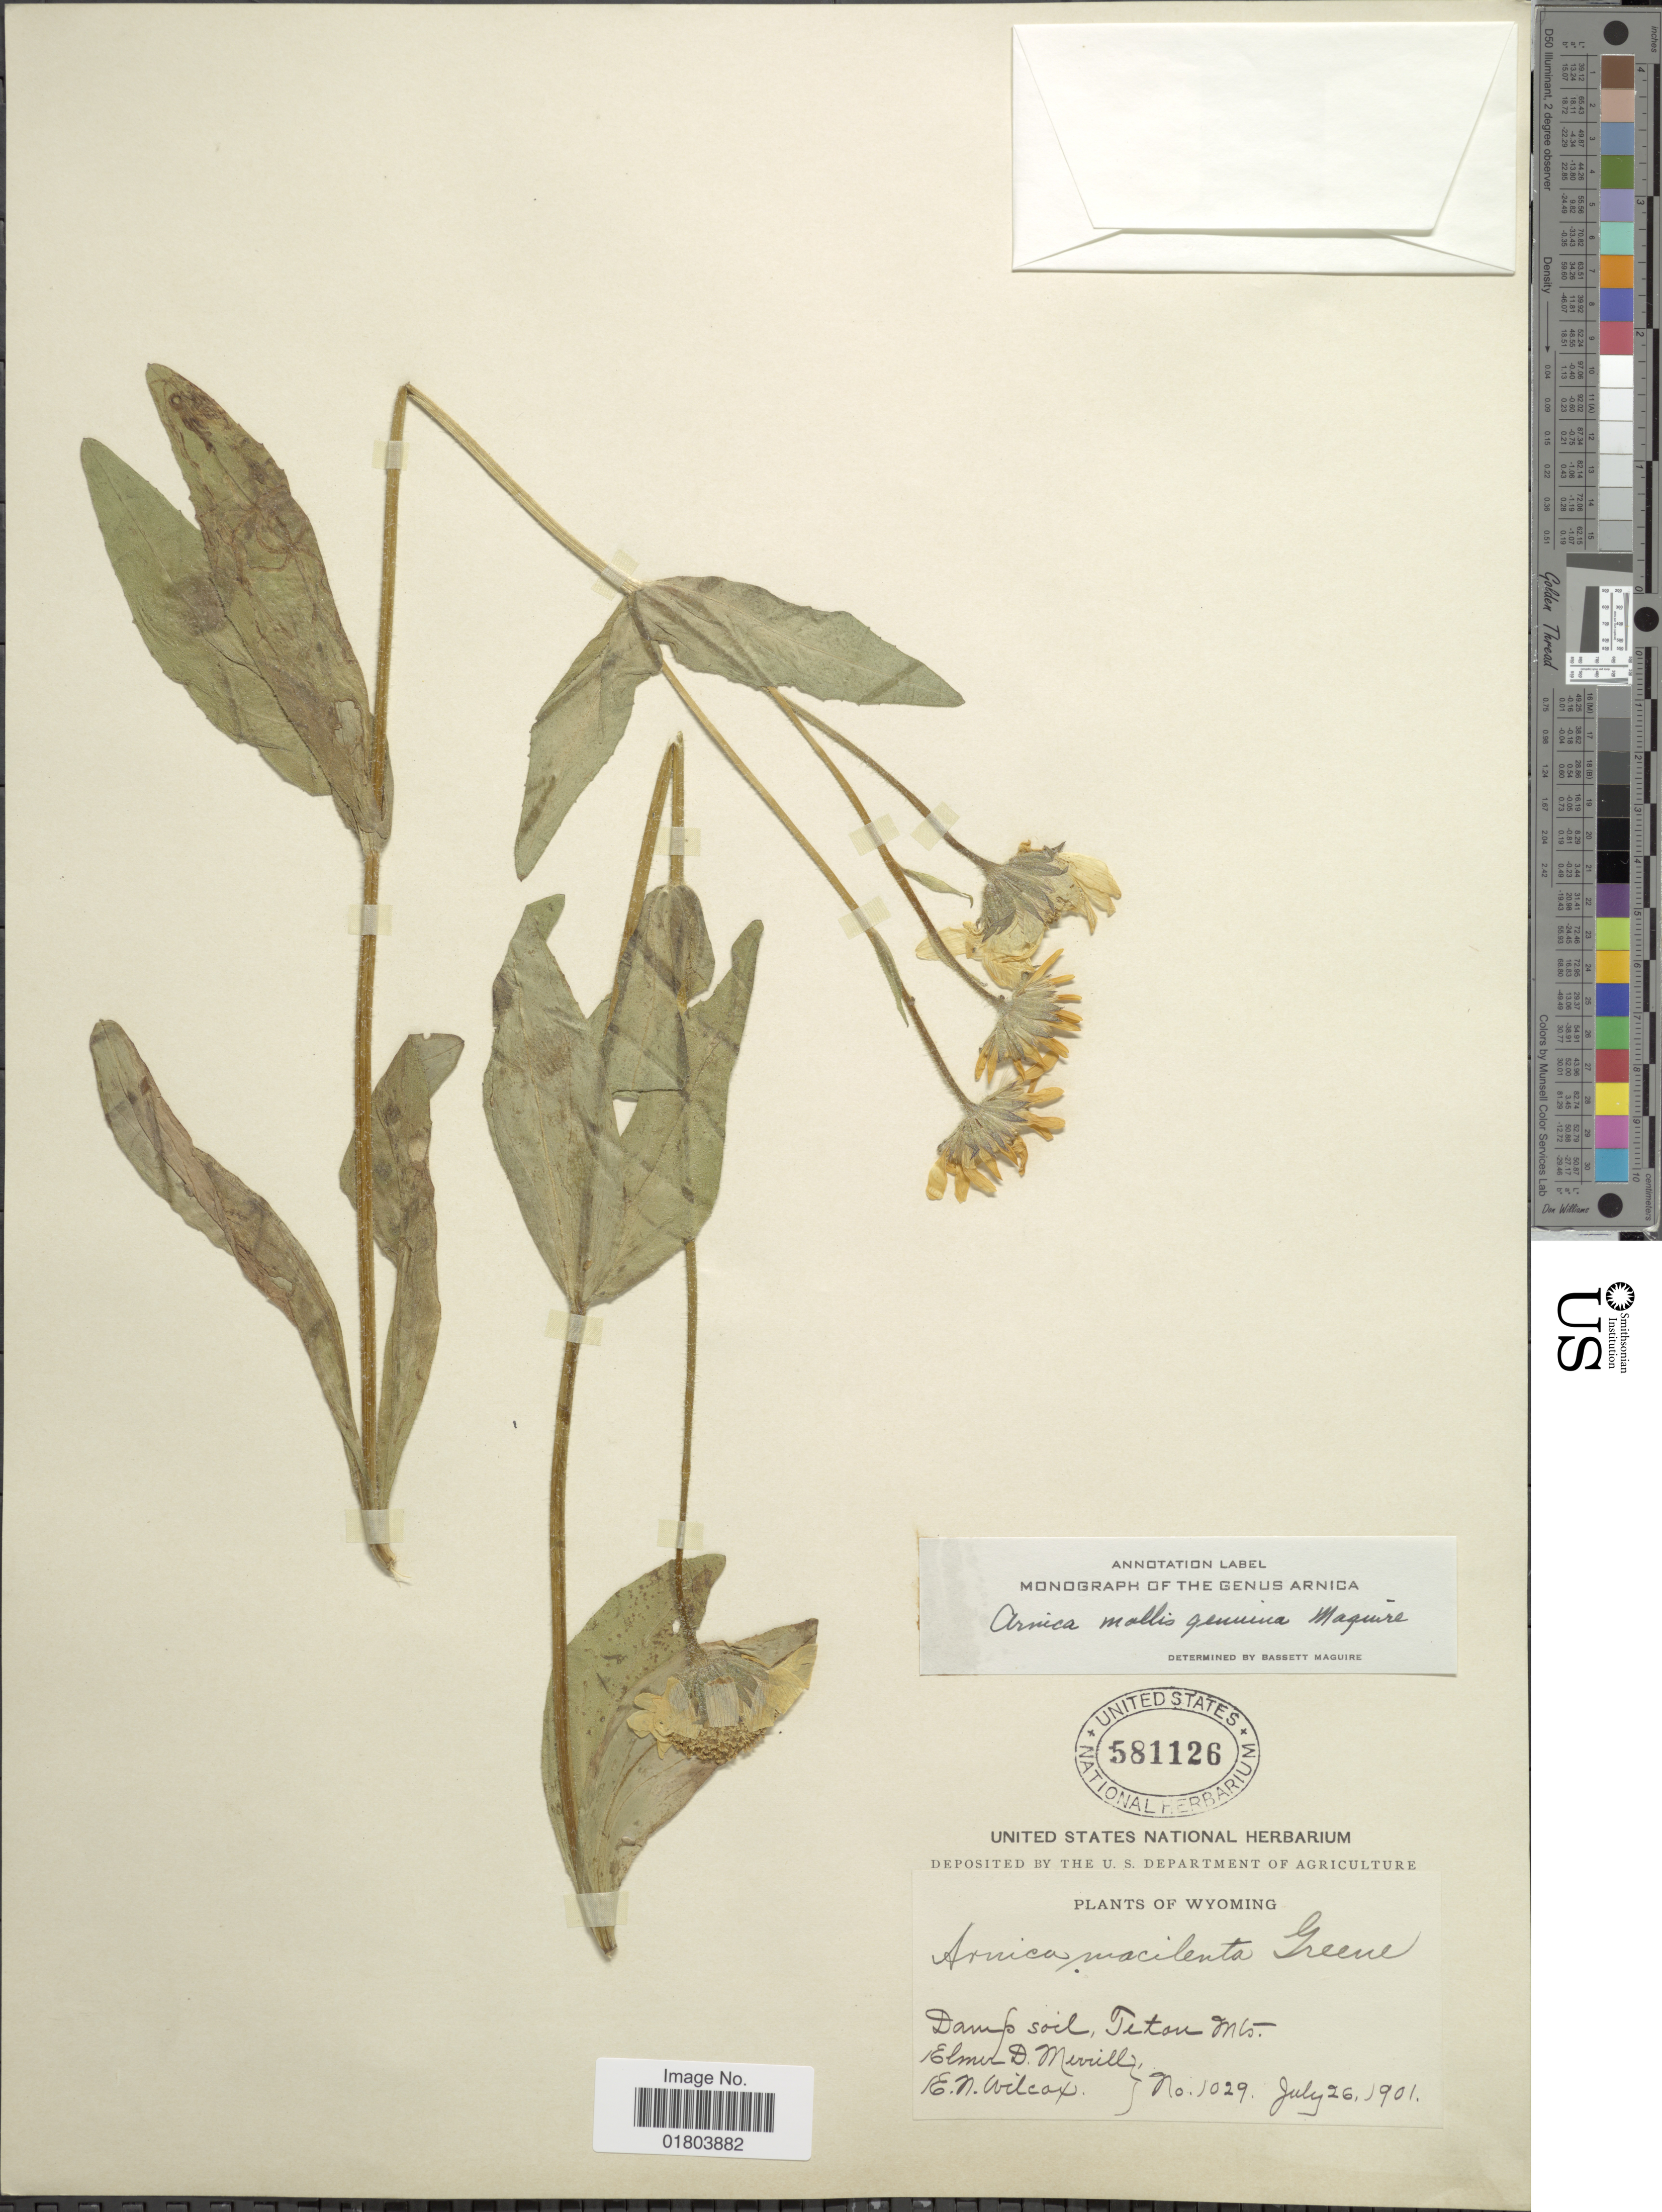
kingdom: Plantae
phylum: Tracheophyta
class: Magnoliopsida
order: Asterales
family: Asteraceae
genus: Arnica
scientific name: Arnica mollis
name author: Hook.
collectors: E. D. Merrill & E. Wilcox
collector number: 1029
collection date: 1901-07-26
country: United States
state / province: Wyoming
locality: Damp soil, Teton Mts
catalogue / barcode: US 581126